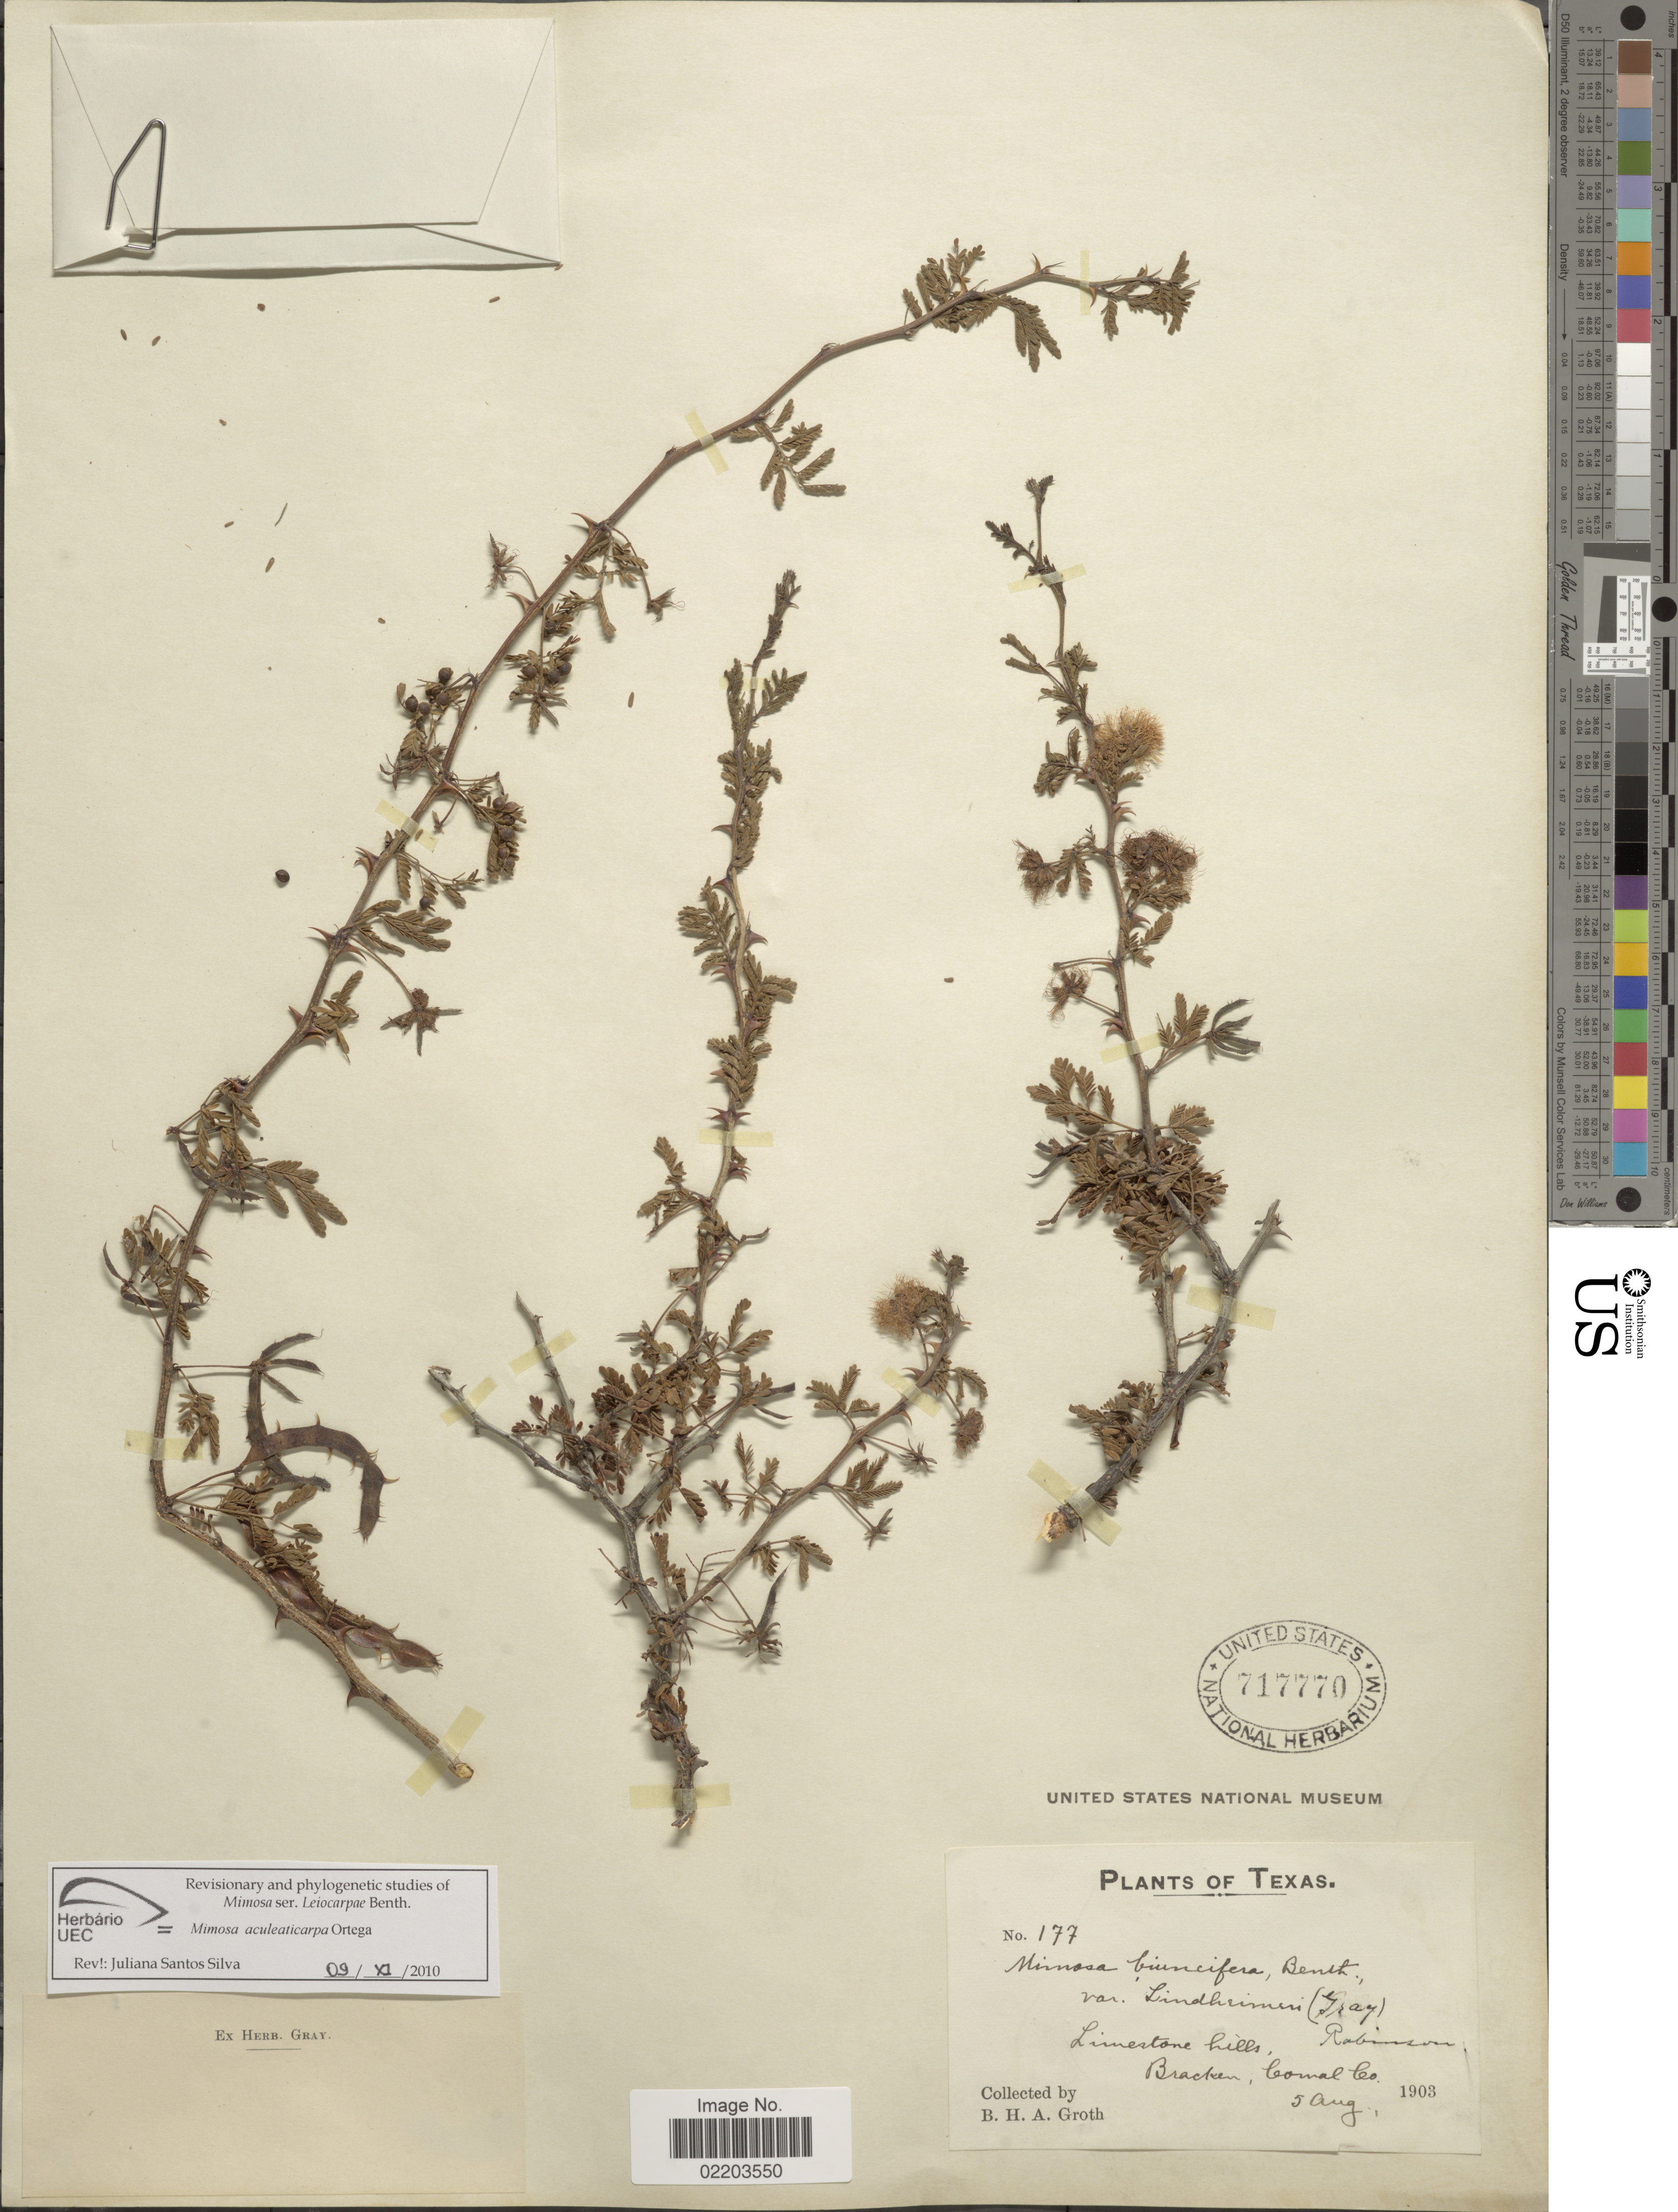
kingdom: Plantae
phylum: Tracheophyta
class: Magnoliopsida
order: Fabales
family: Fabaceae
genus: Mimosa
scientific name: Mimosa aculeaticarpa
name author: Ortega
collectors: B. Groth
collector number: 177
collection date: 1903-08-05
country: United States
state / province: Texas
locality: Limestone hills, Rabinson, Bracken, Comal Co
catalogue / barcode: US 717770